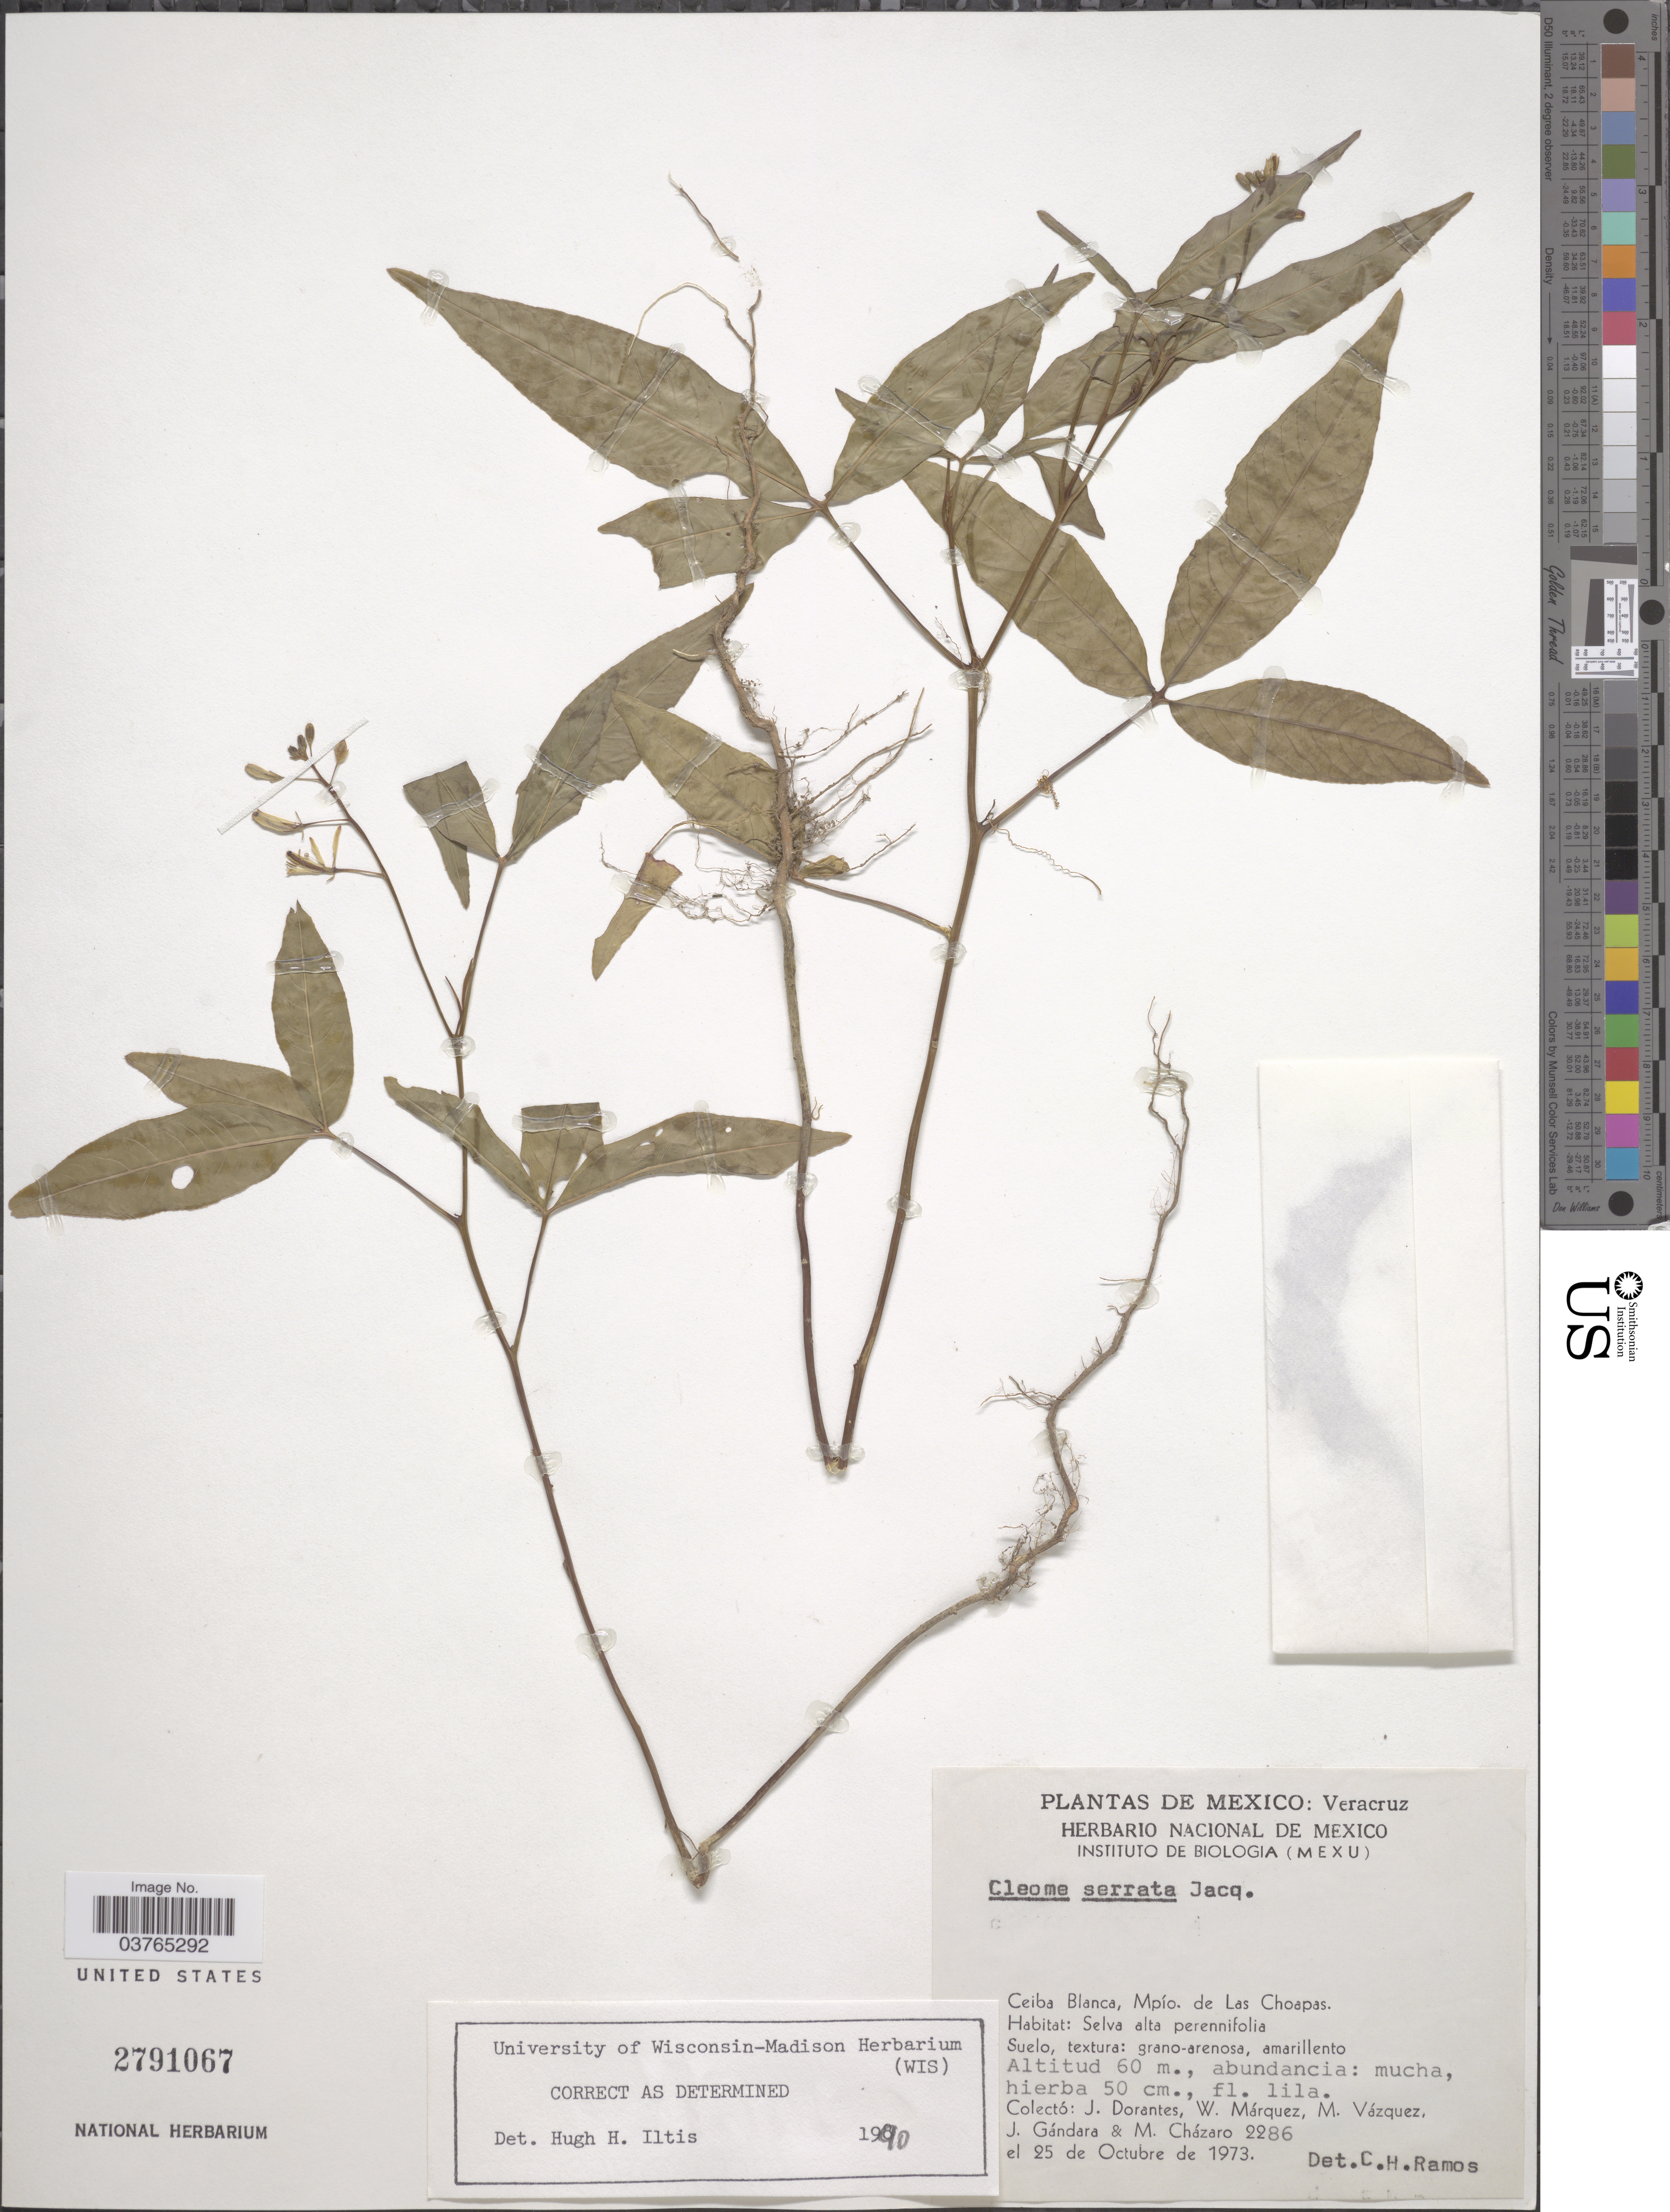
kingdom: Plantae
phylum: Tracheophyta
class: Magnoliopsida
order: Brassicales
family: Cleomaceae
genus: Cleoserrata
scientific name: Cleoserrata serrata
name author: (Jacq.) Iltis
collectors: J. Dorantes, W. Marquez, M. Vázquez, J. Gandara & M. Chazaro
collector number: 2286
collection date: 1973-10-25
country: Mexico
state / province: Veracruz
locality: Veracruz. Ceiba Blanca, Mpío. de Las Choapas.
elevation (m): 60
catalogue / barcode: US 2791067